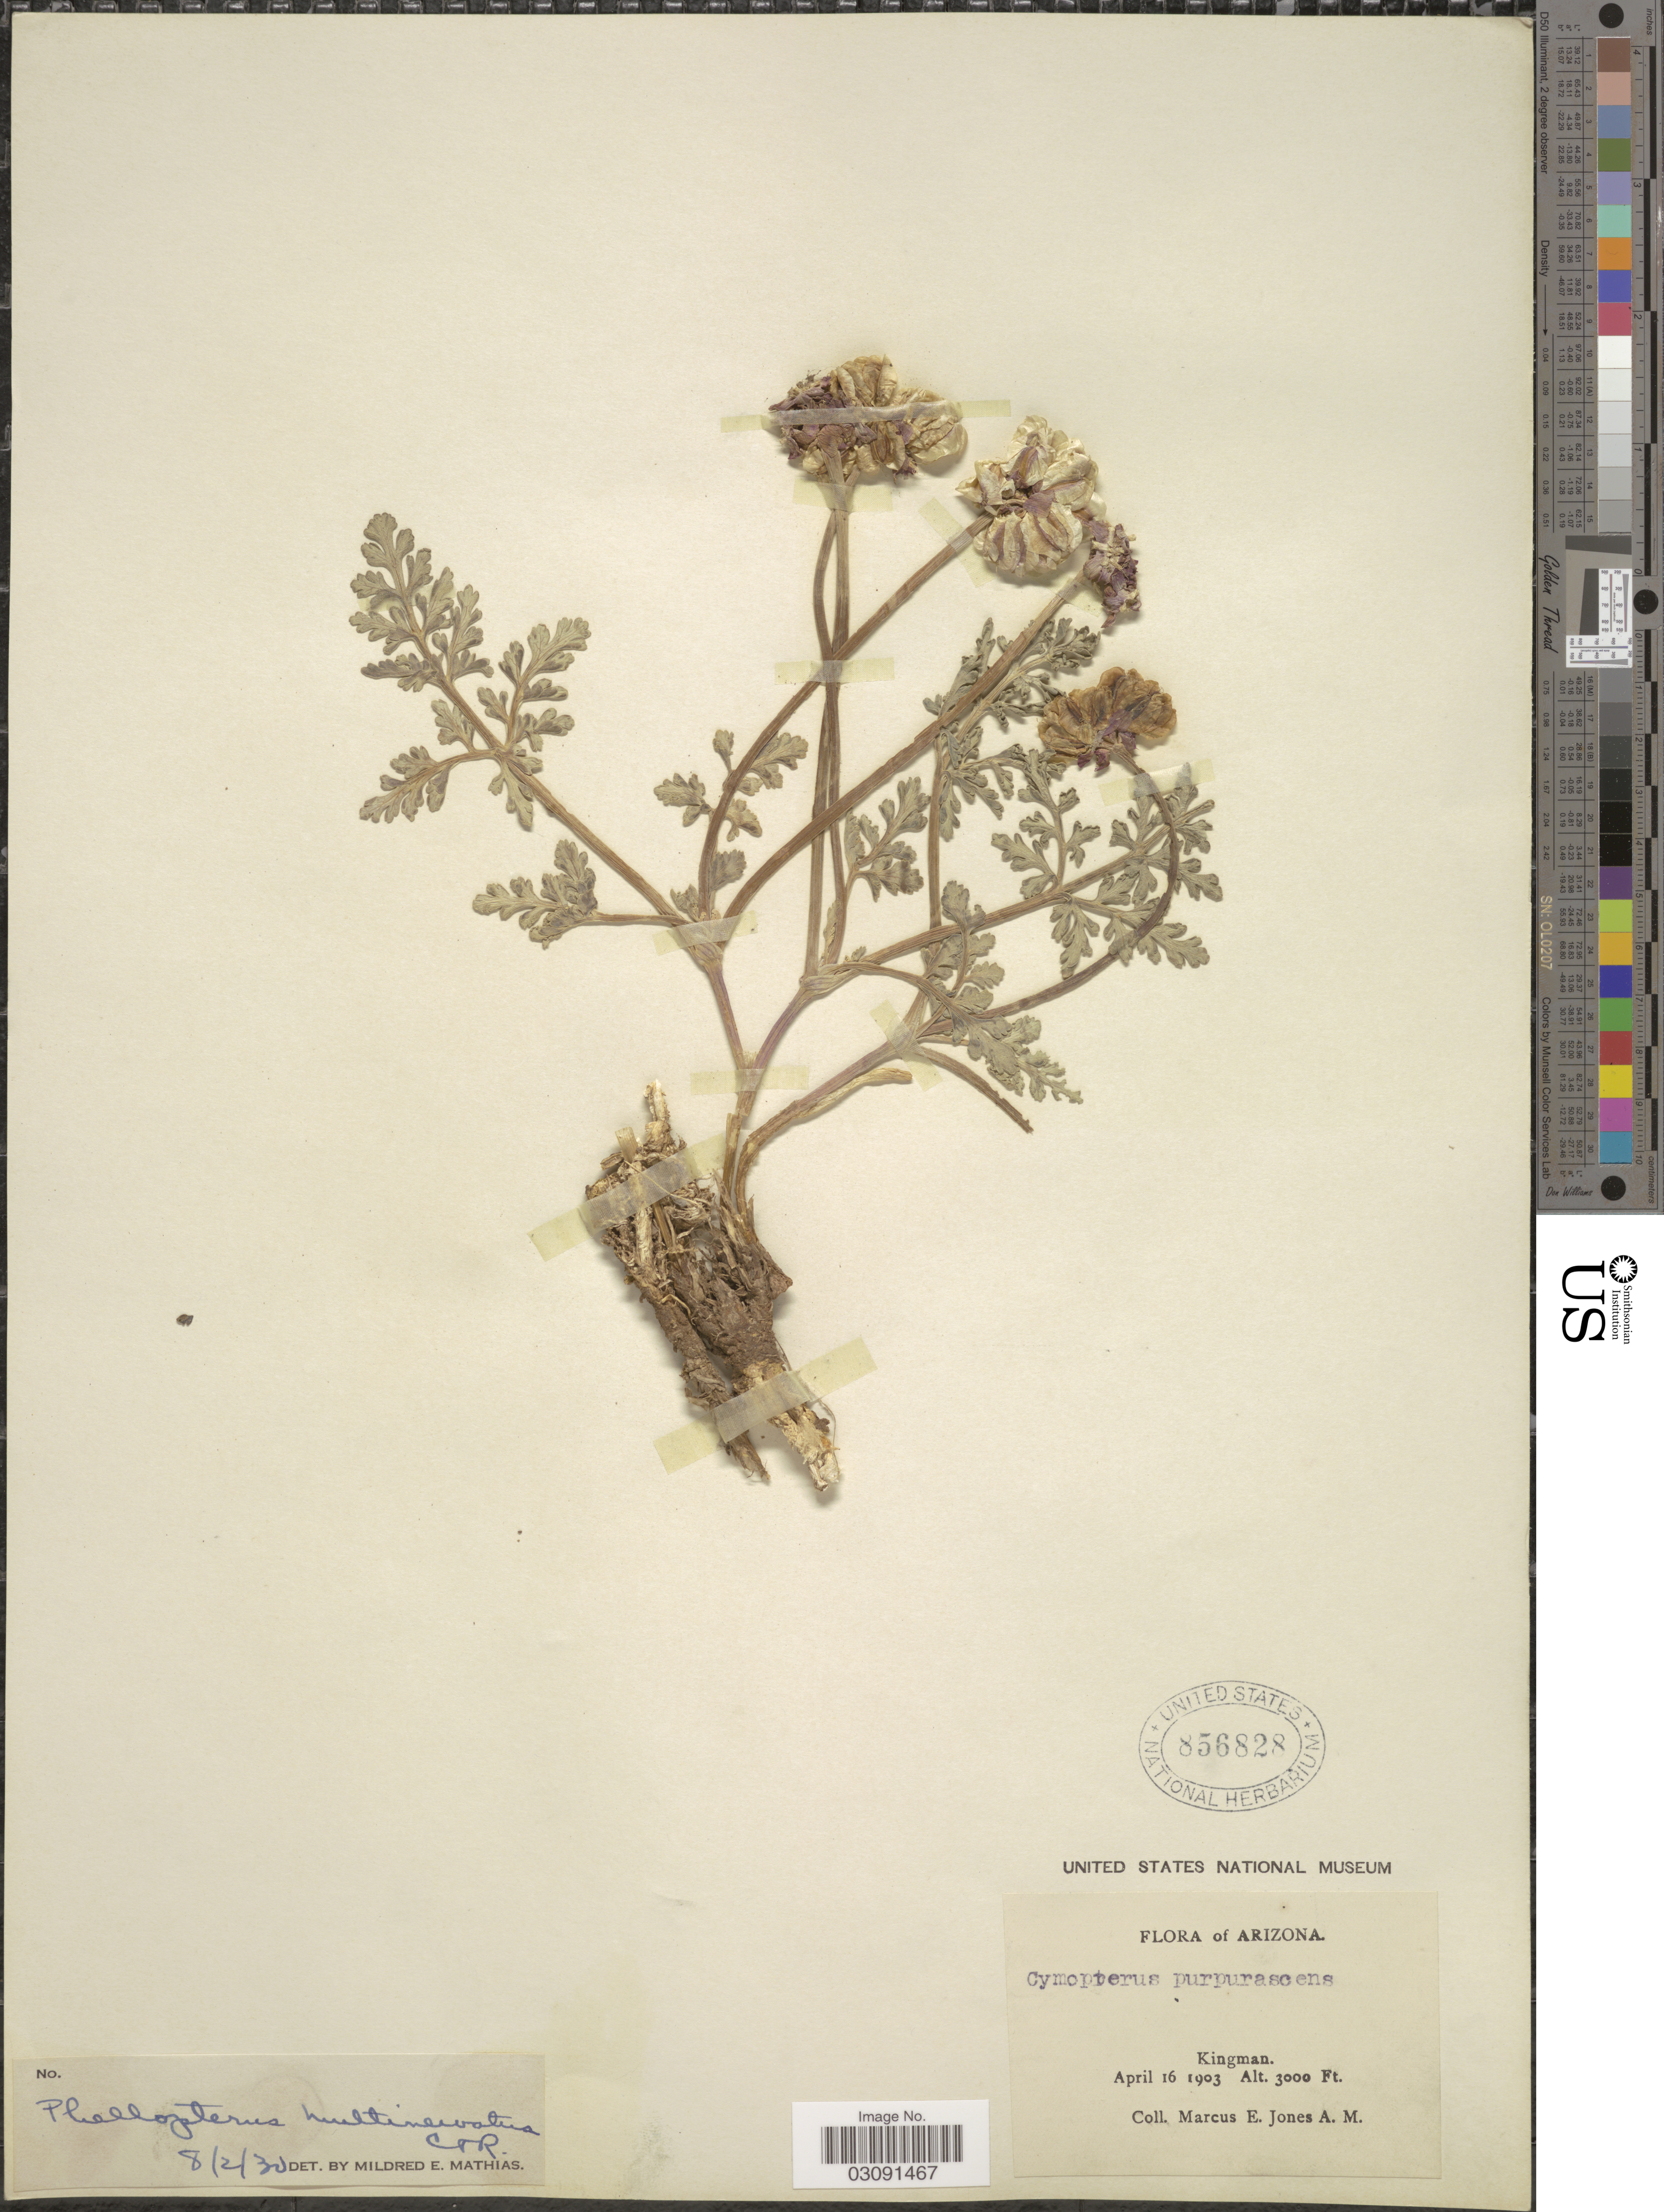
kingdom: Plantae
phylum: Tracheophyta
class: Magnoliopsida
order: Apiales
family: Apiaceae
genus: Cymopterus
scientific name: Cymopterus multinervatus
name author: (J.M. Coult.) Tidestr.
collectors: M. E. Jones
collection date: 1903-04-16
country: United States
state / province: Arizona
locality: Kingman.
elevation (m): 914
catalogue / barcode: US 856828